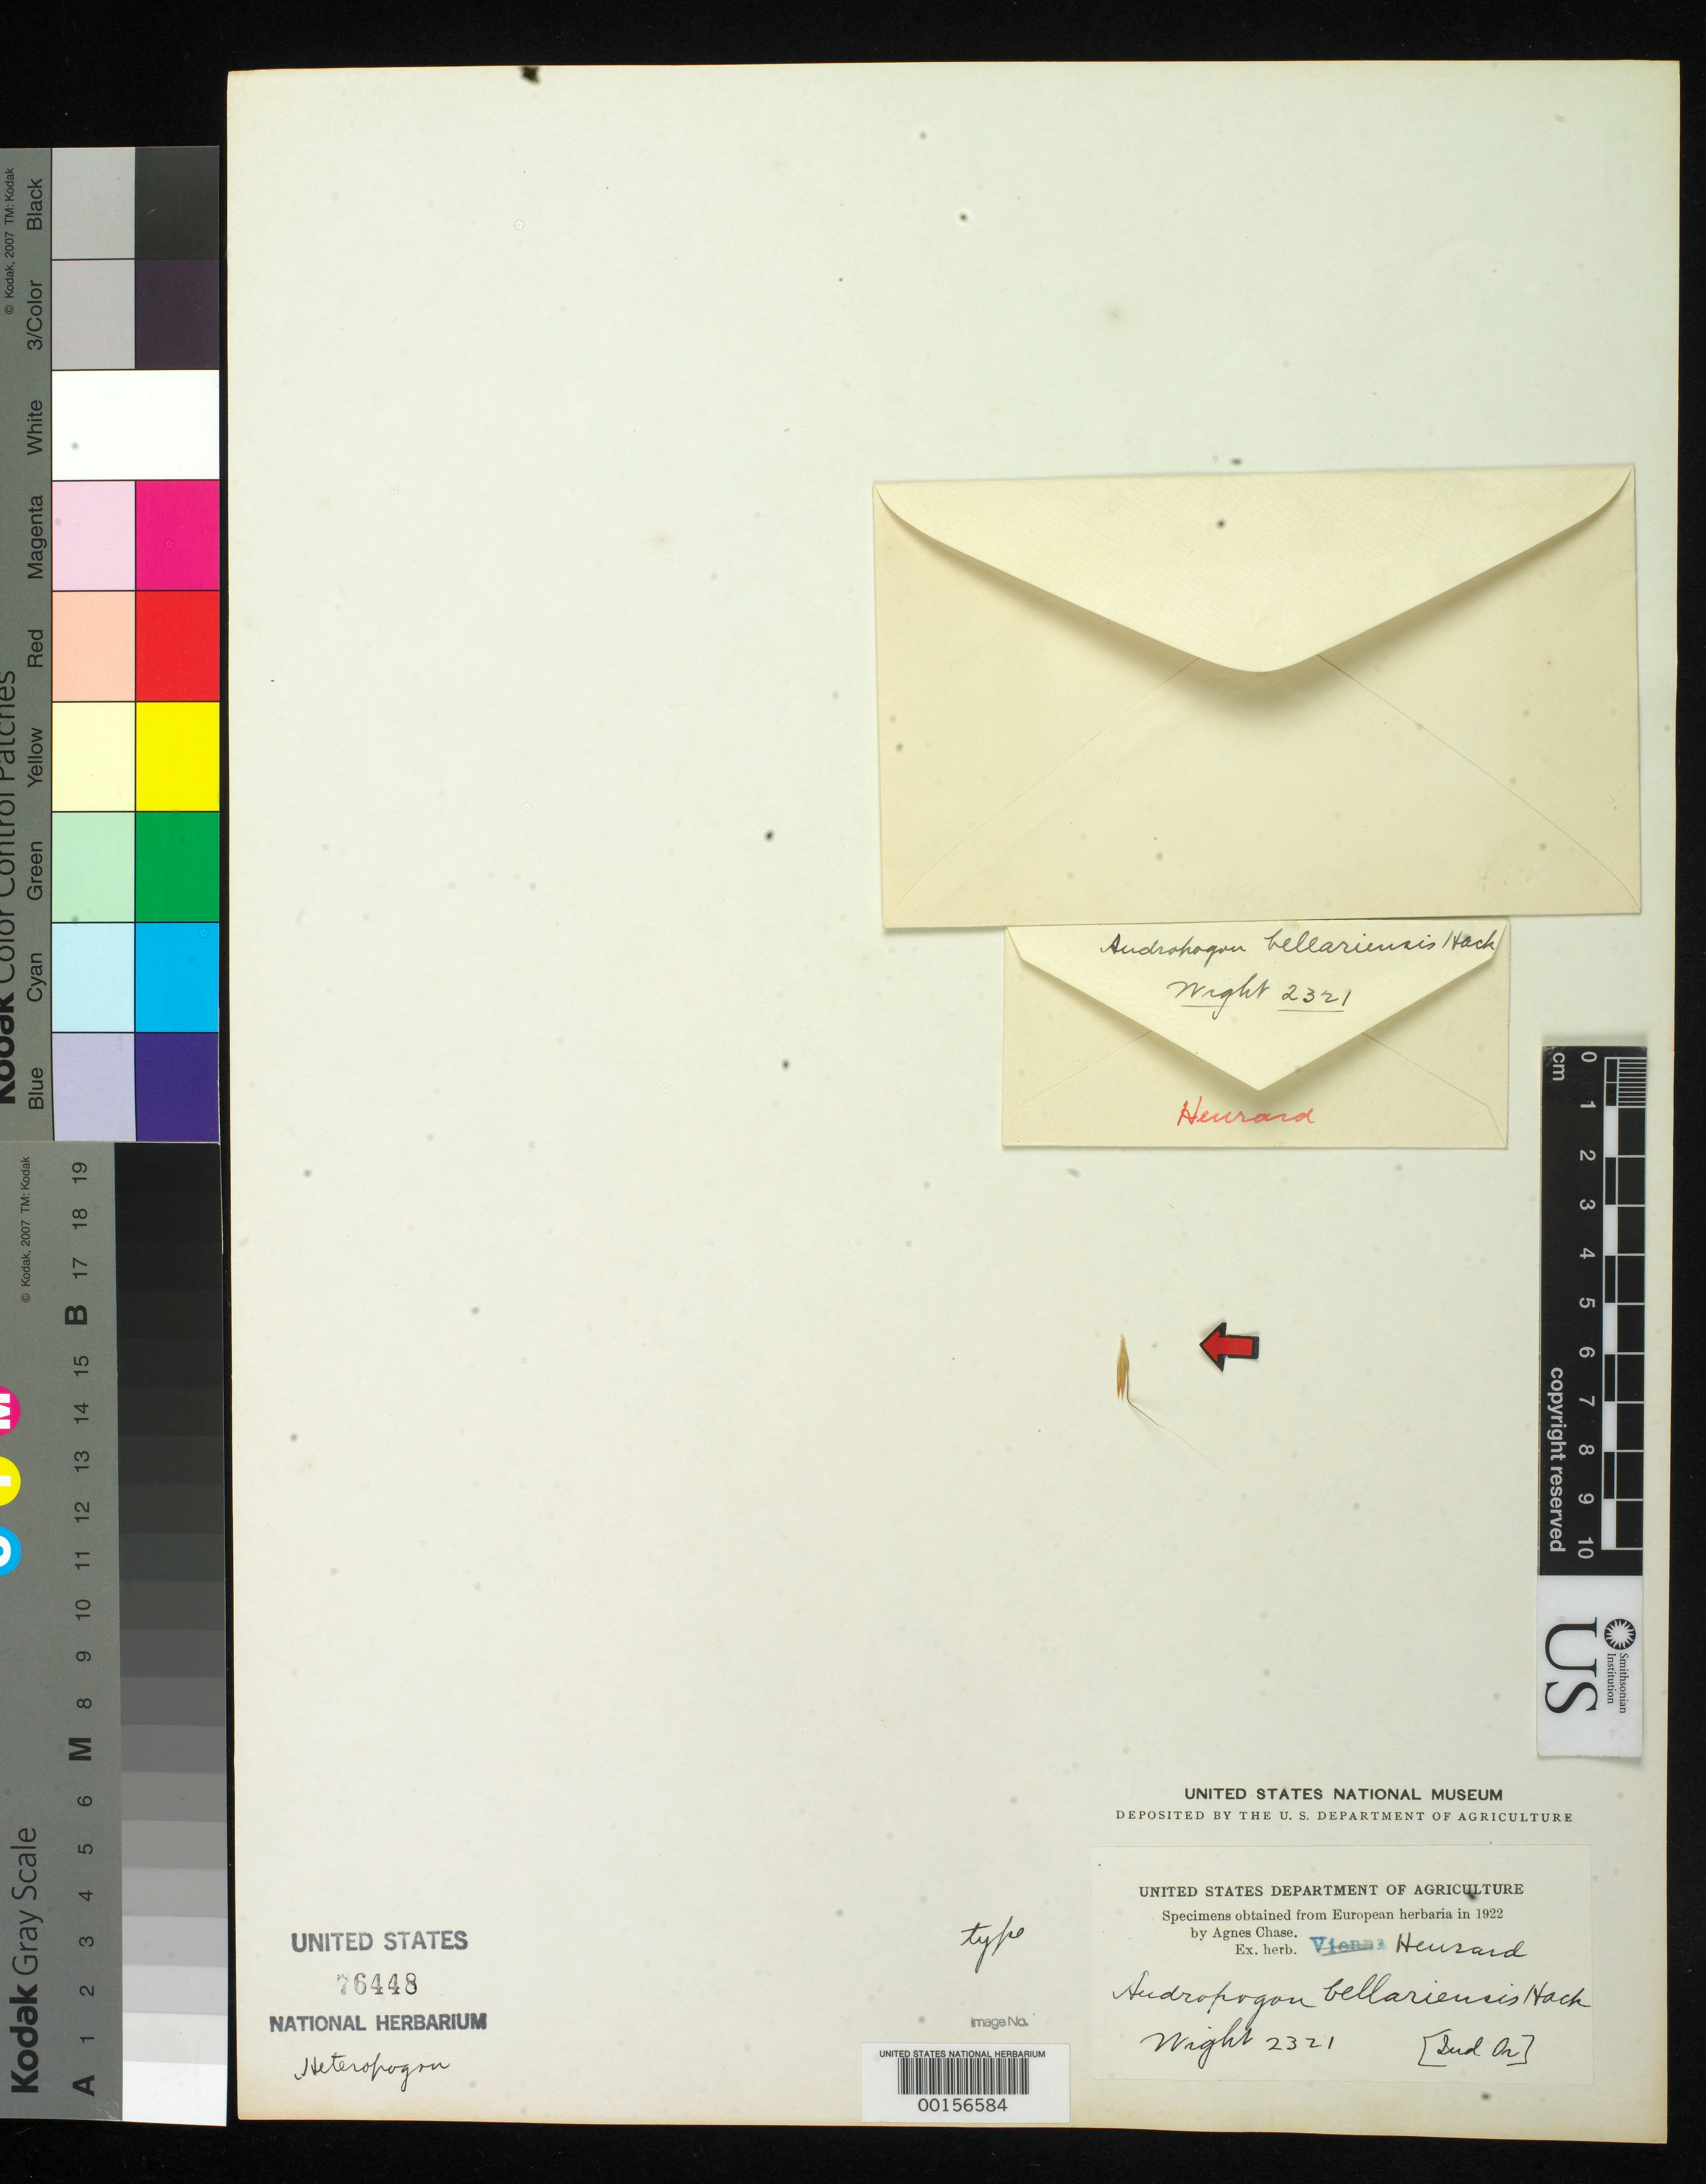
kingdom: Plantae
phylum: Tracheophyta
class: Liliopsida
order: Poales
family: Poaceae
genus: Andropogon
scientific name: Andropogon bellariensis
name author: Hack.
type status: Type Fragment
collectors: Wright, --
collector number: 2321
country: India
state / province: Karnataka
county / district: Mysore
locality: Deccan, prope Bellari.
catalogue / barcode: US 76448